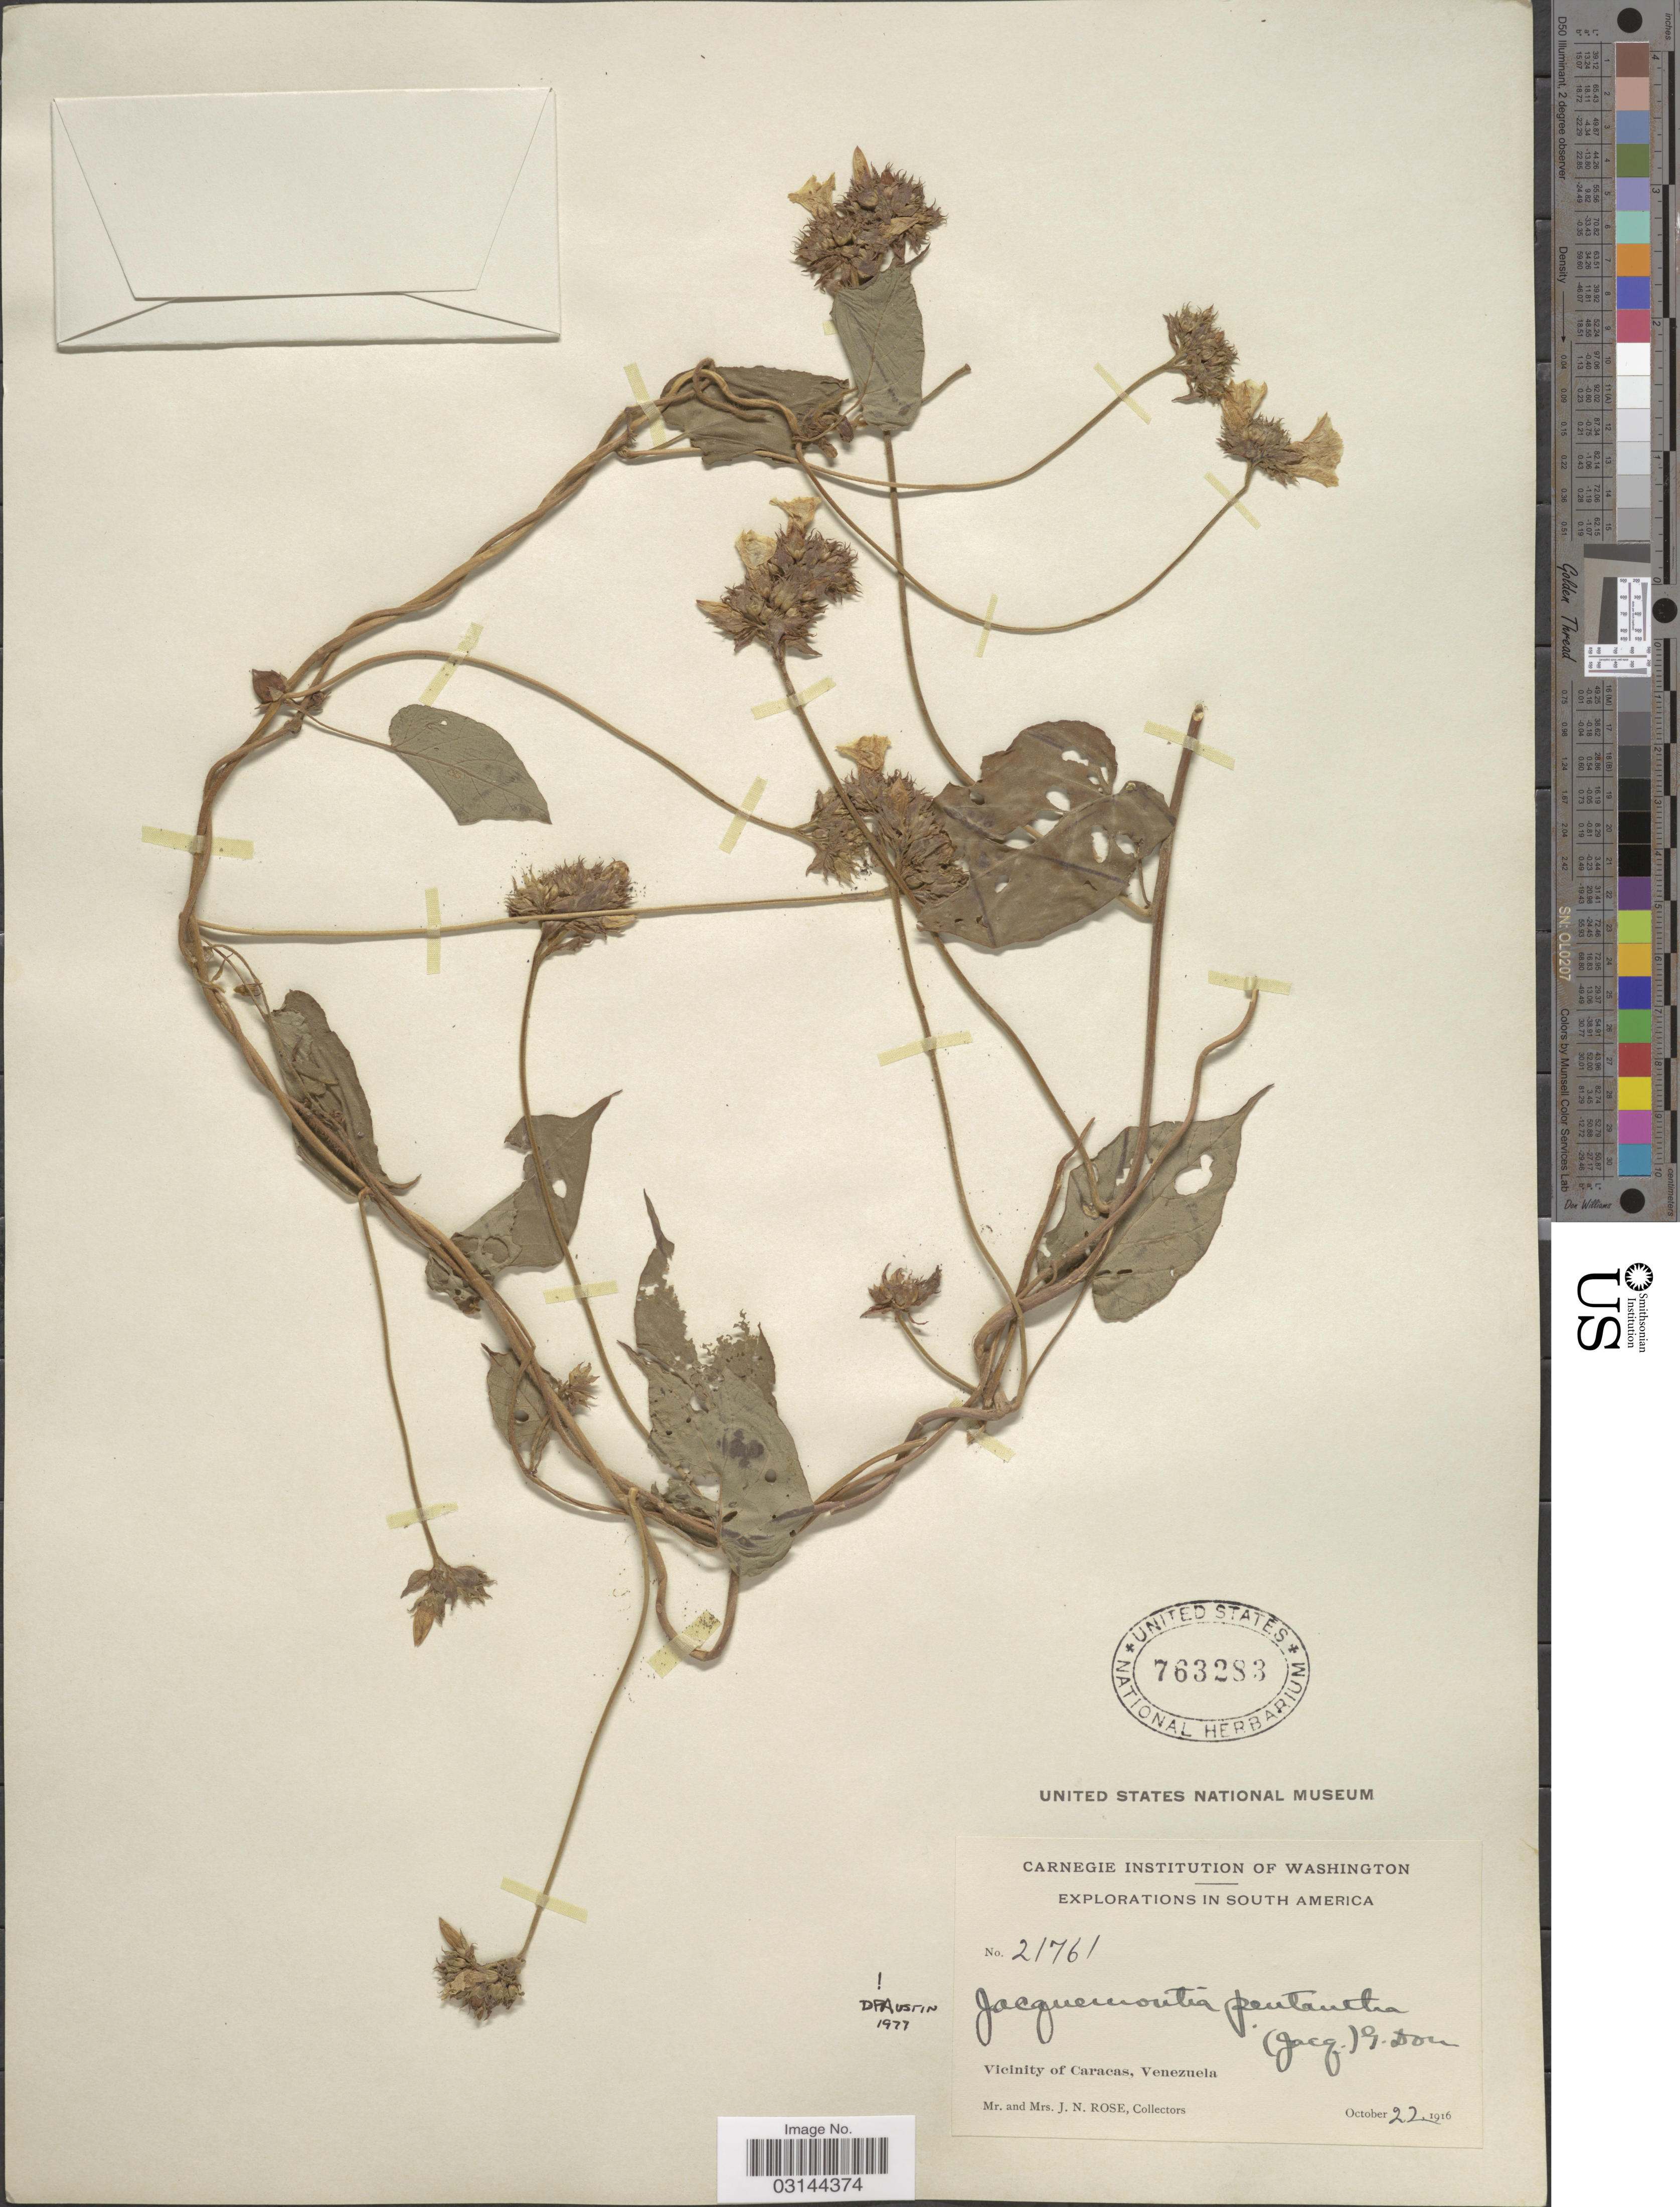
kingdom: Plantae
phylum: Tracheophyta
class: Magnoliopsida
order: Solanales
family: Convolvulaceae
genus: Jacquemontia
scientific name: Jacquemontia pentanthos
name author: (Jacq.) G. Don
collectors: J. N. Rose & L. B. Rose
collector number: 21761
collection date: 1916-10-22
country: Venezuela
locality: Vicinity of Caracas.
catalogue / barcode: US 763283